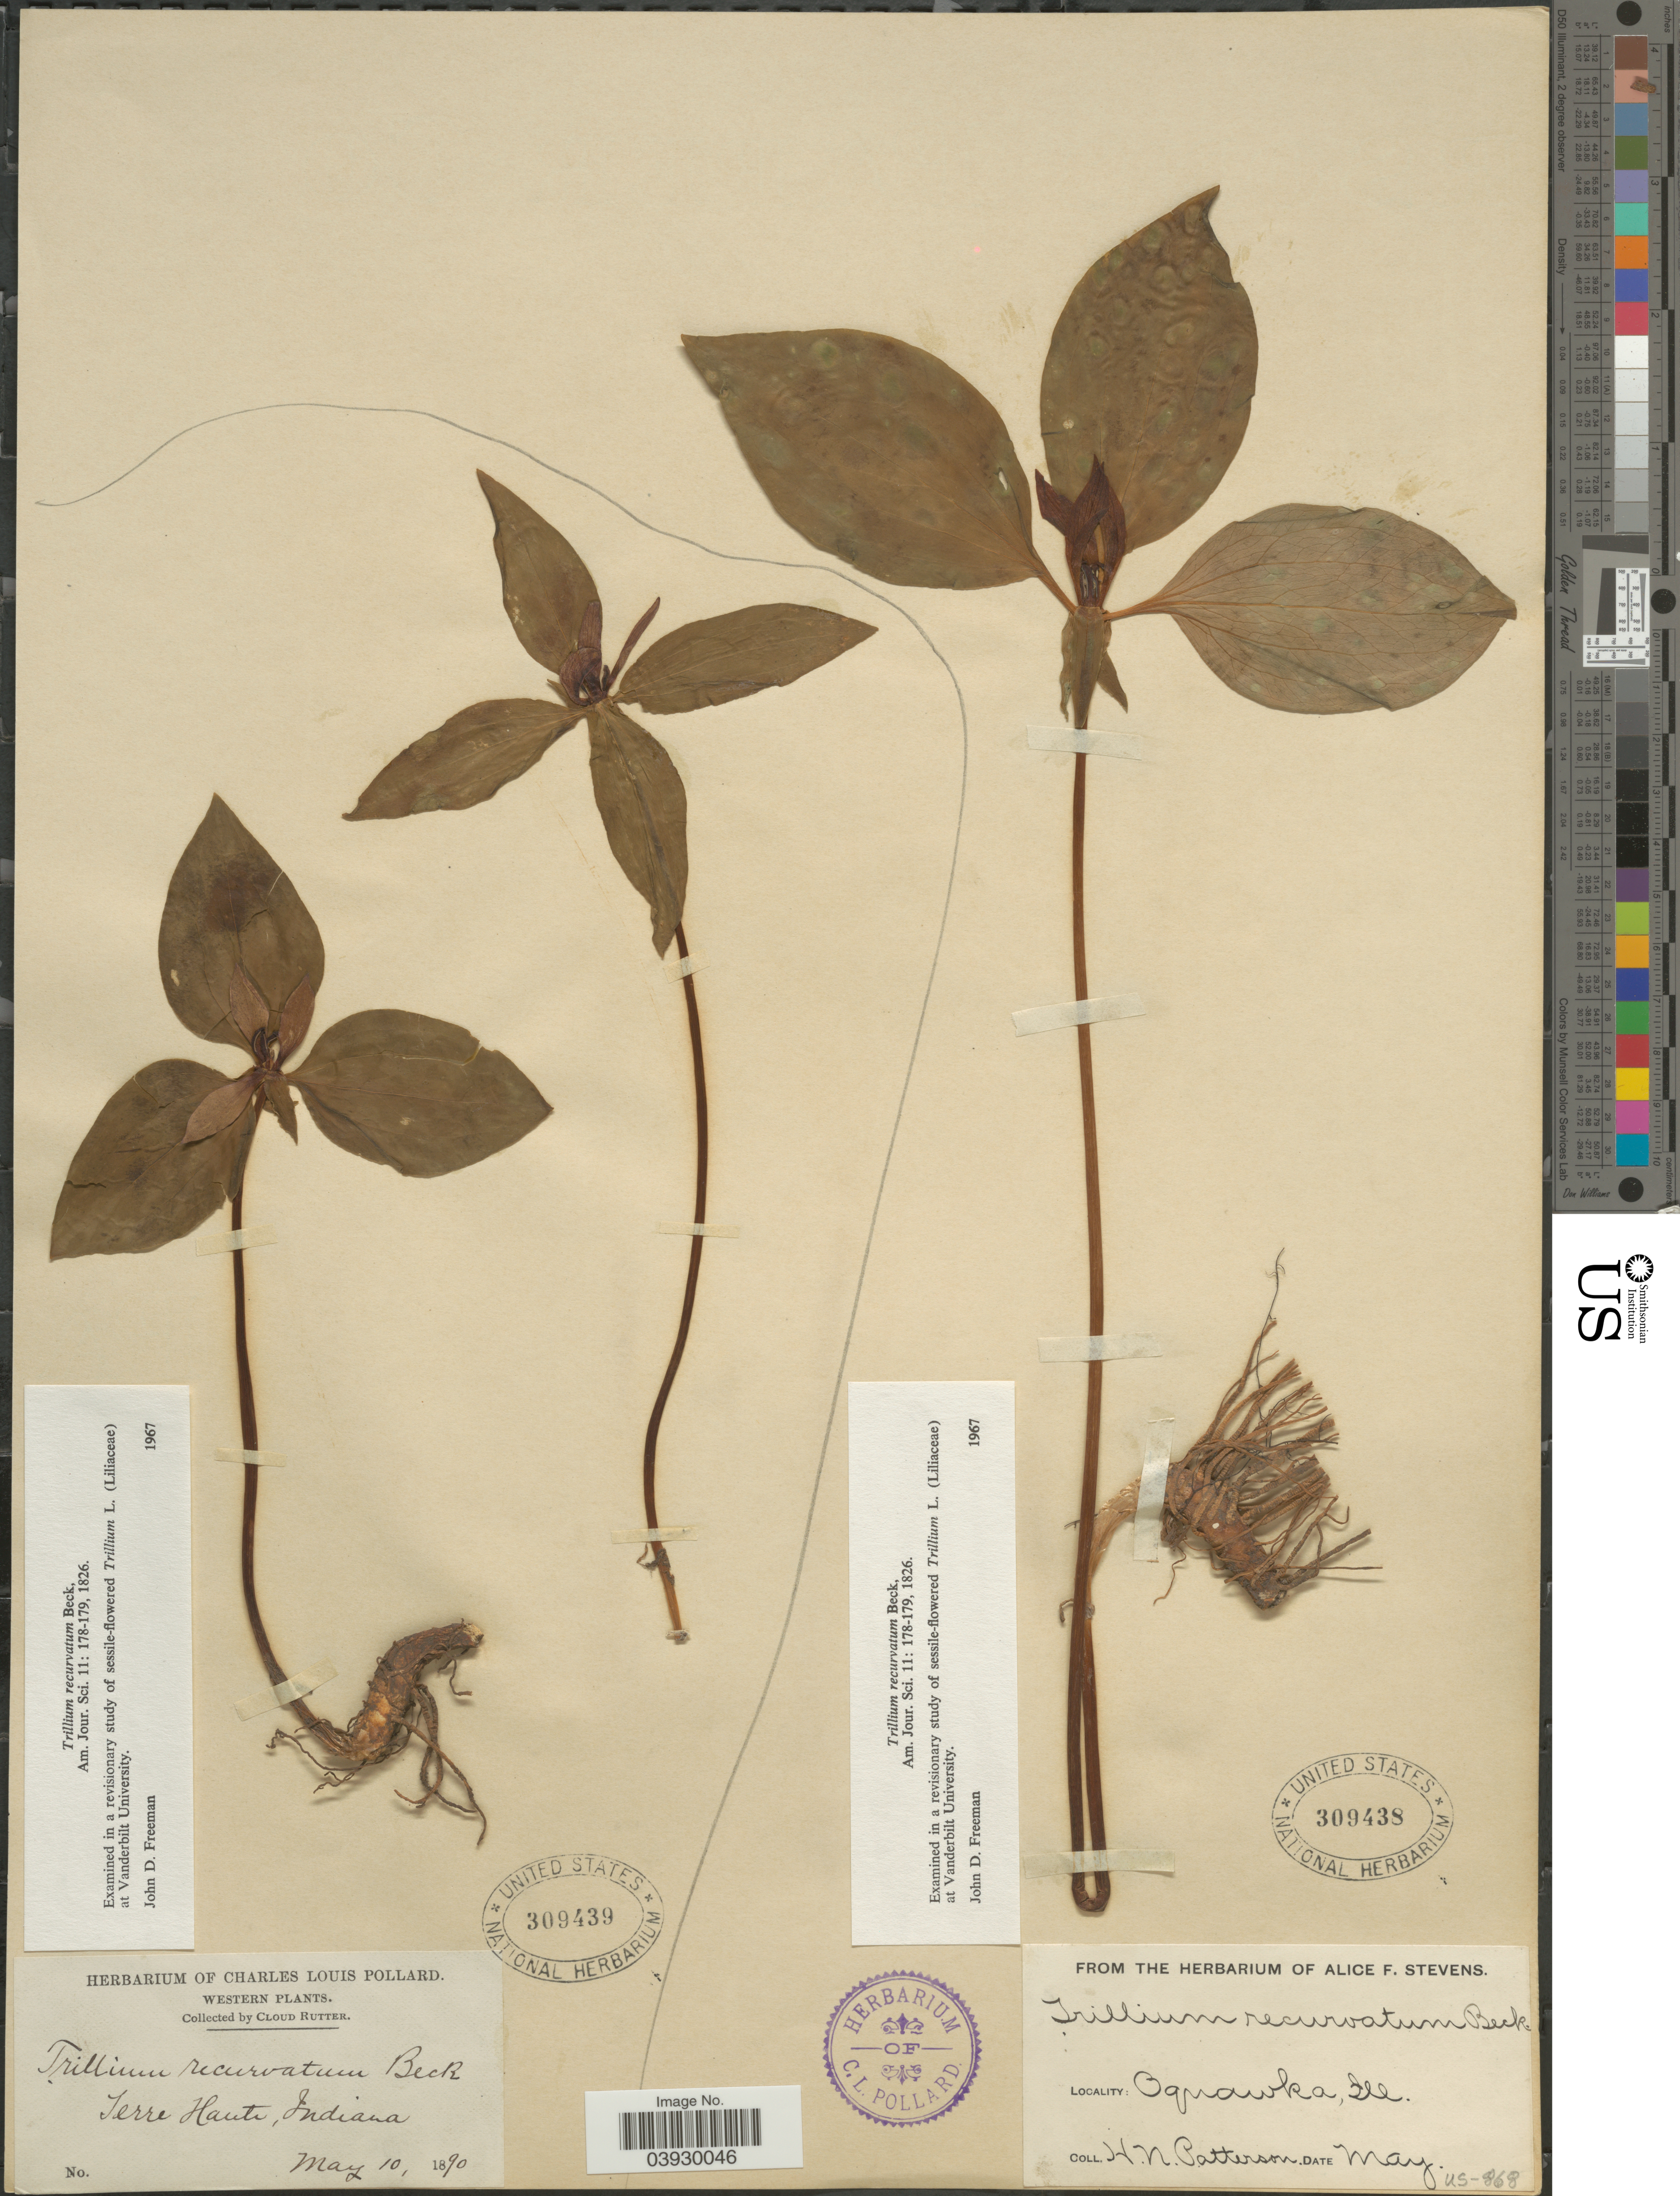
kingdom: Plantae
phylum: Tracheophyta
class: Liliopsida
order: Liliales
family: Melanthiaceae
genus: Trillium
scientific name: Trillium recurvatum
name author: L.C. Beck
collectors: H. N. Patterson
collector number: US-868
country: United States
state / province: Illinois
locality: Oquawka.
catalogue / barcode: US 309438-2